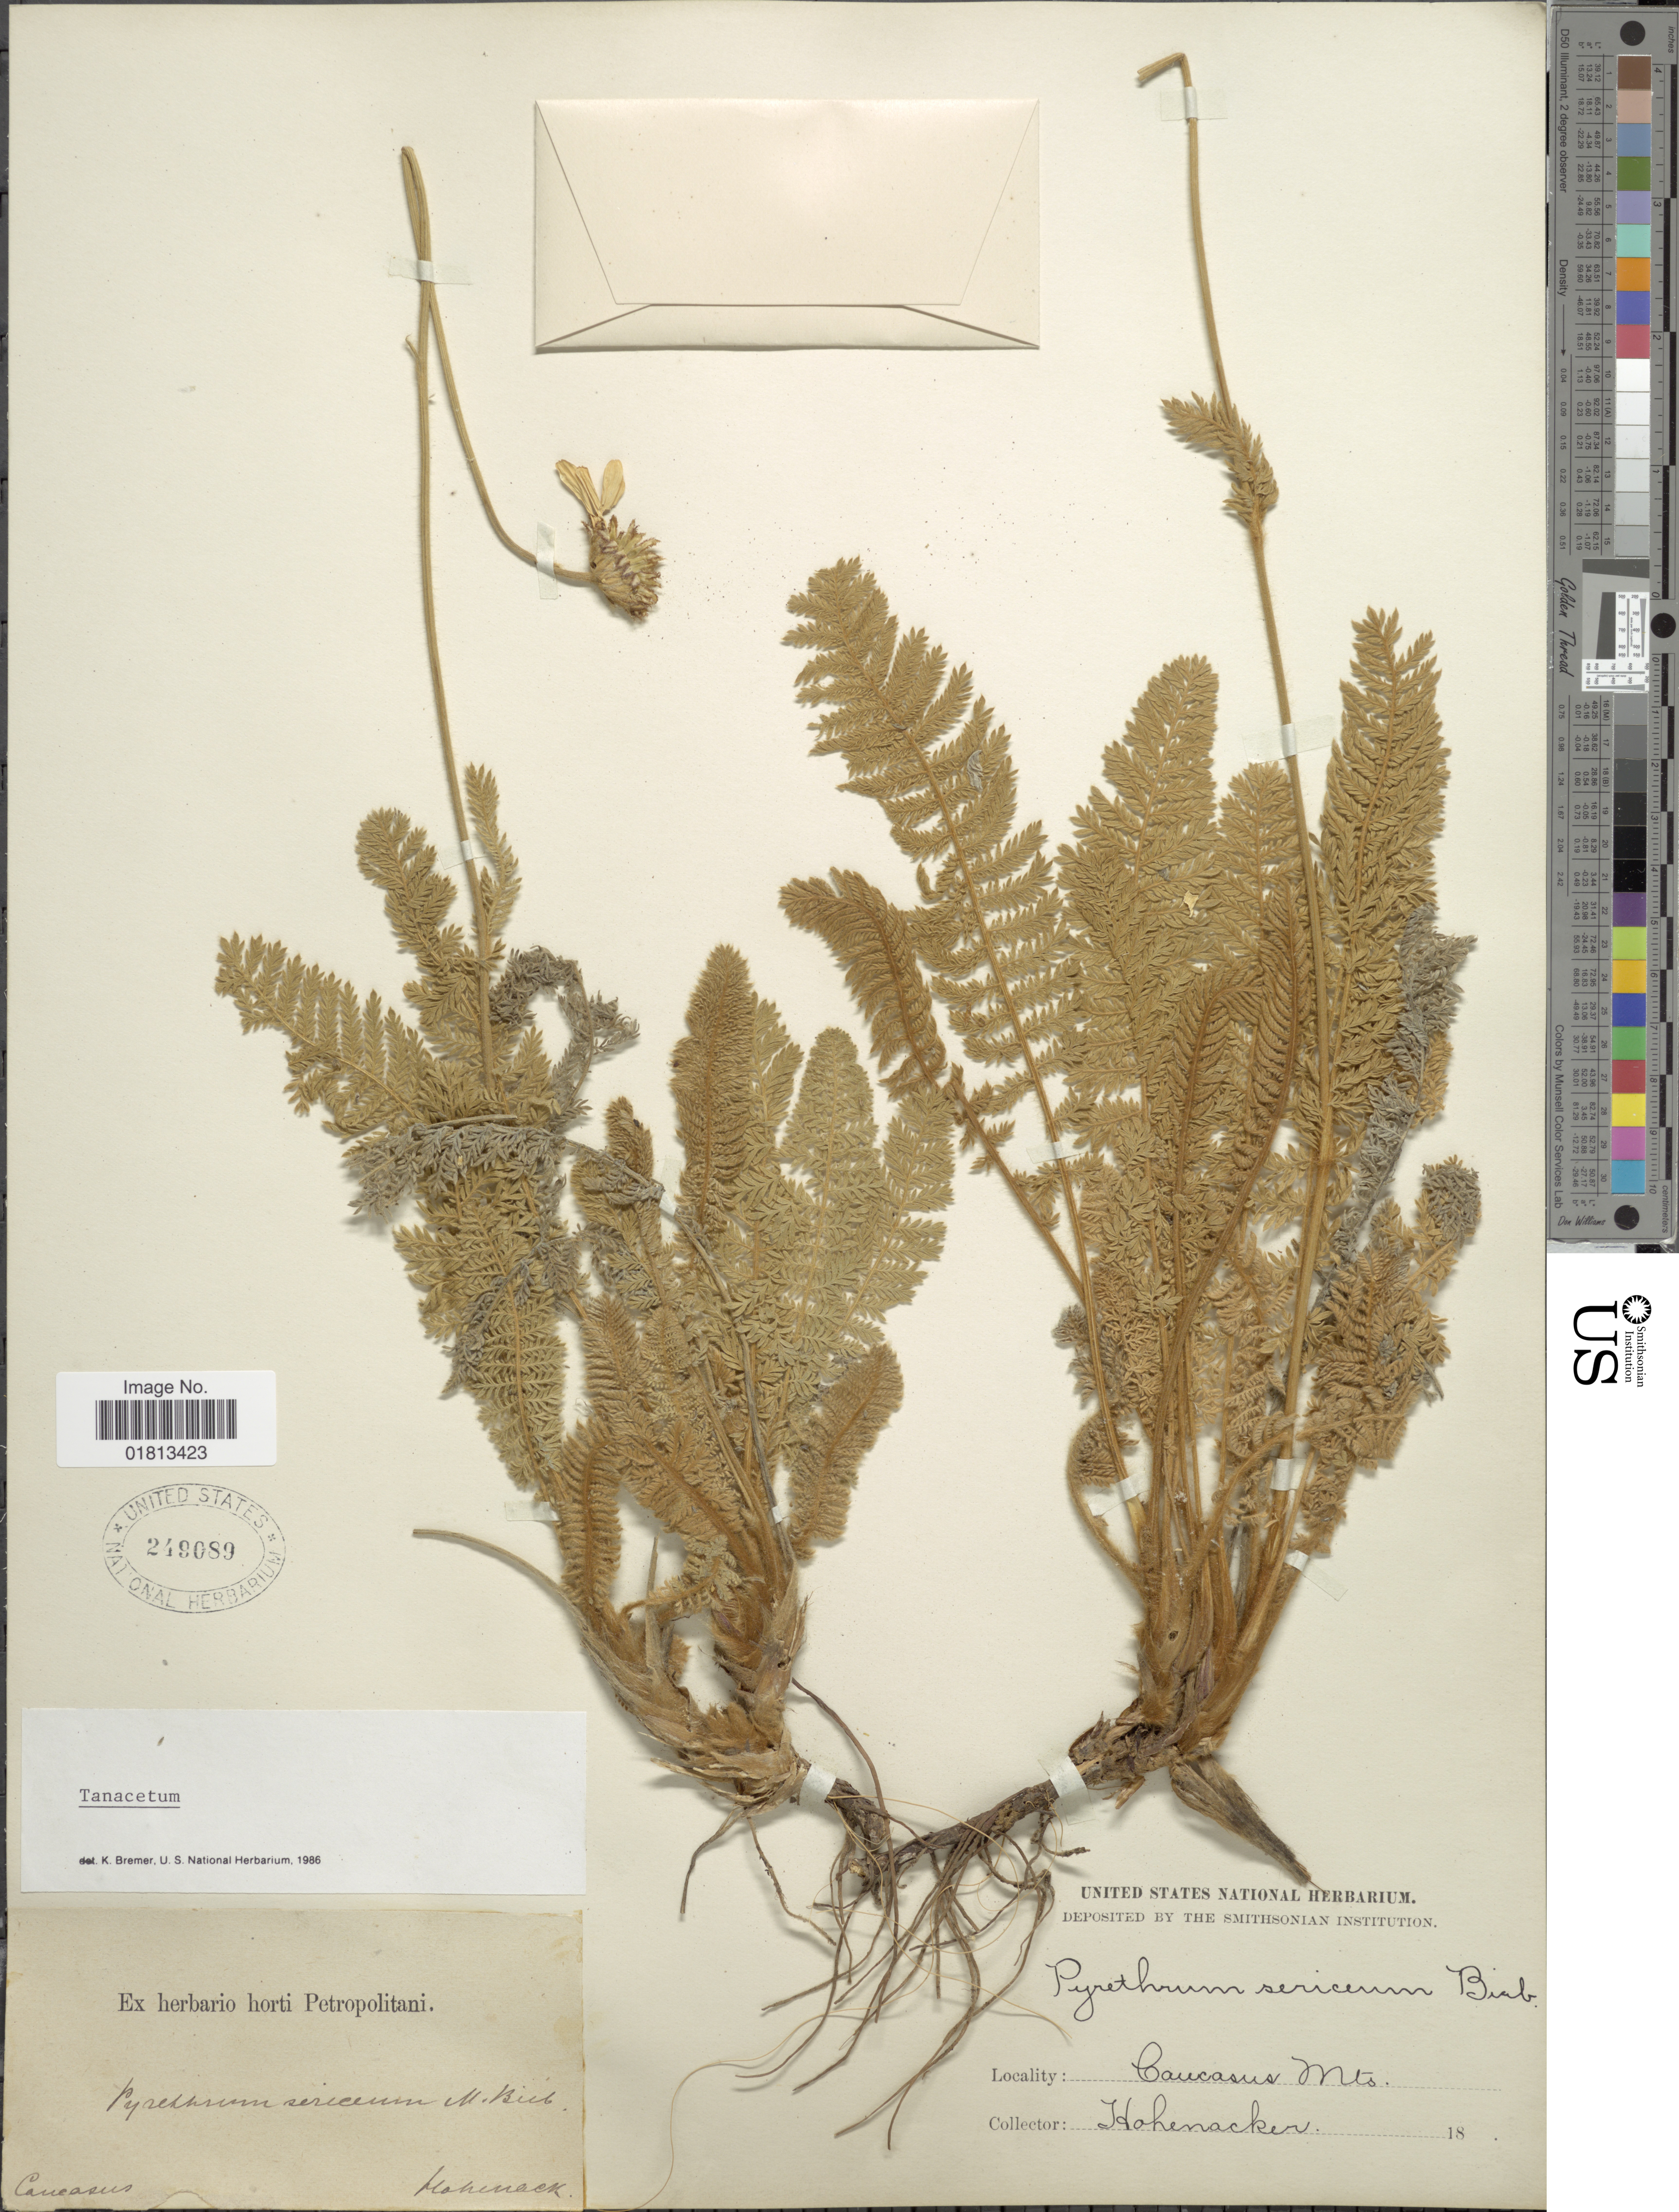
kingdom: Plantae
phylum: Tracheophyta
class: Magnoliopsida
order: Asterales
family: Asteraceae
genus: Tanacetum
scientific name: Tanacetum sericeum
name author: (Adams) Sch. Bip.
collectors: Hohenacker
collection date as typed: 18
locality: Caucasus Mts.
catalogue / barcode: US 249089